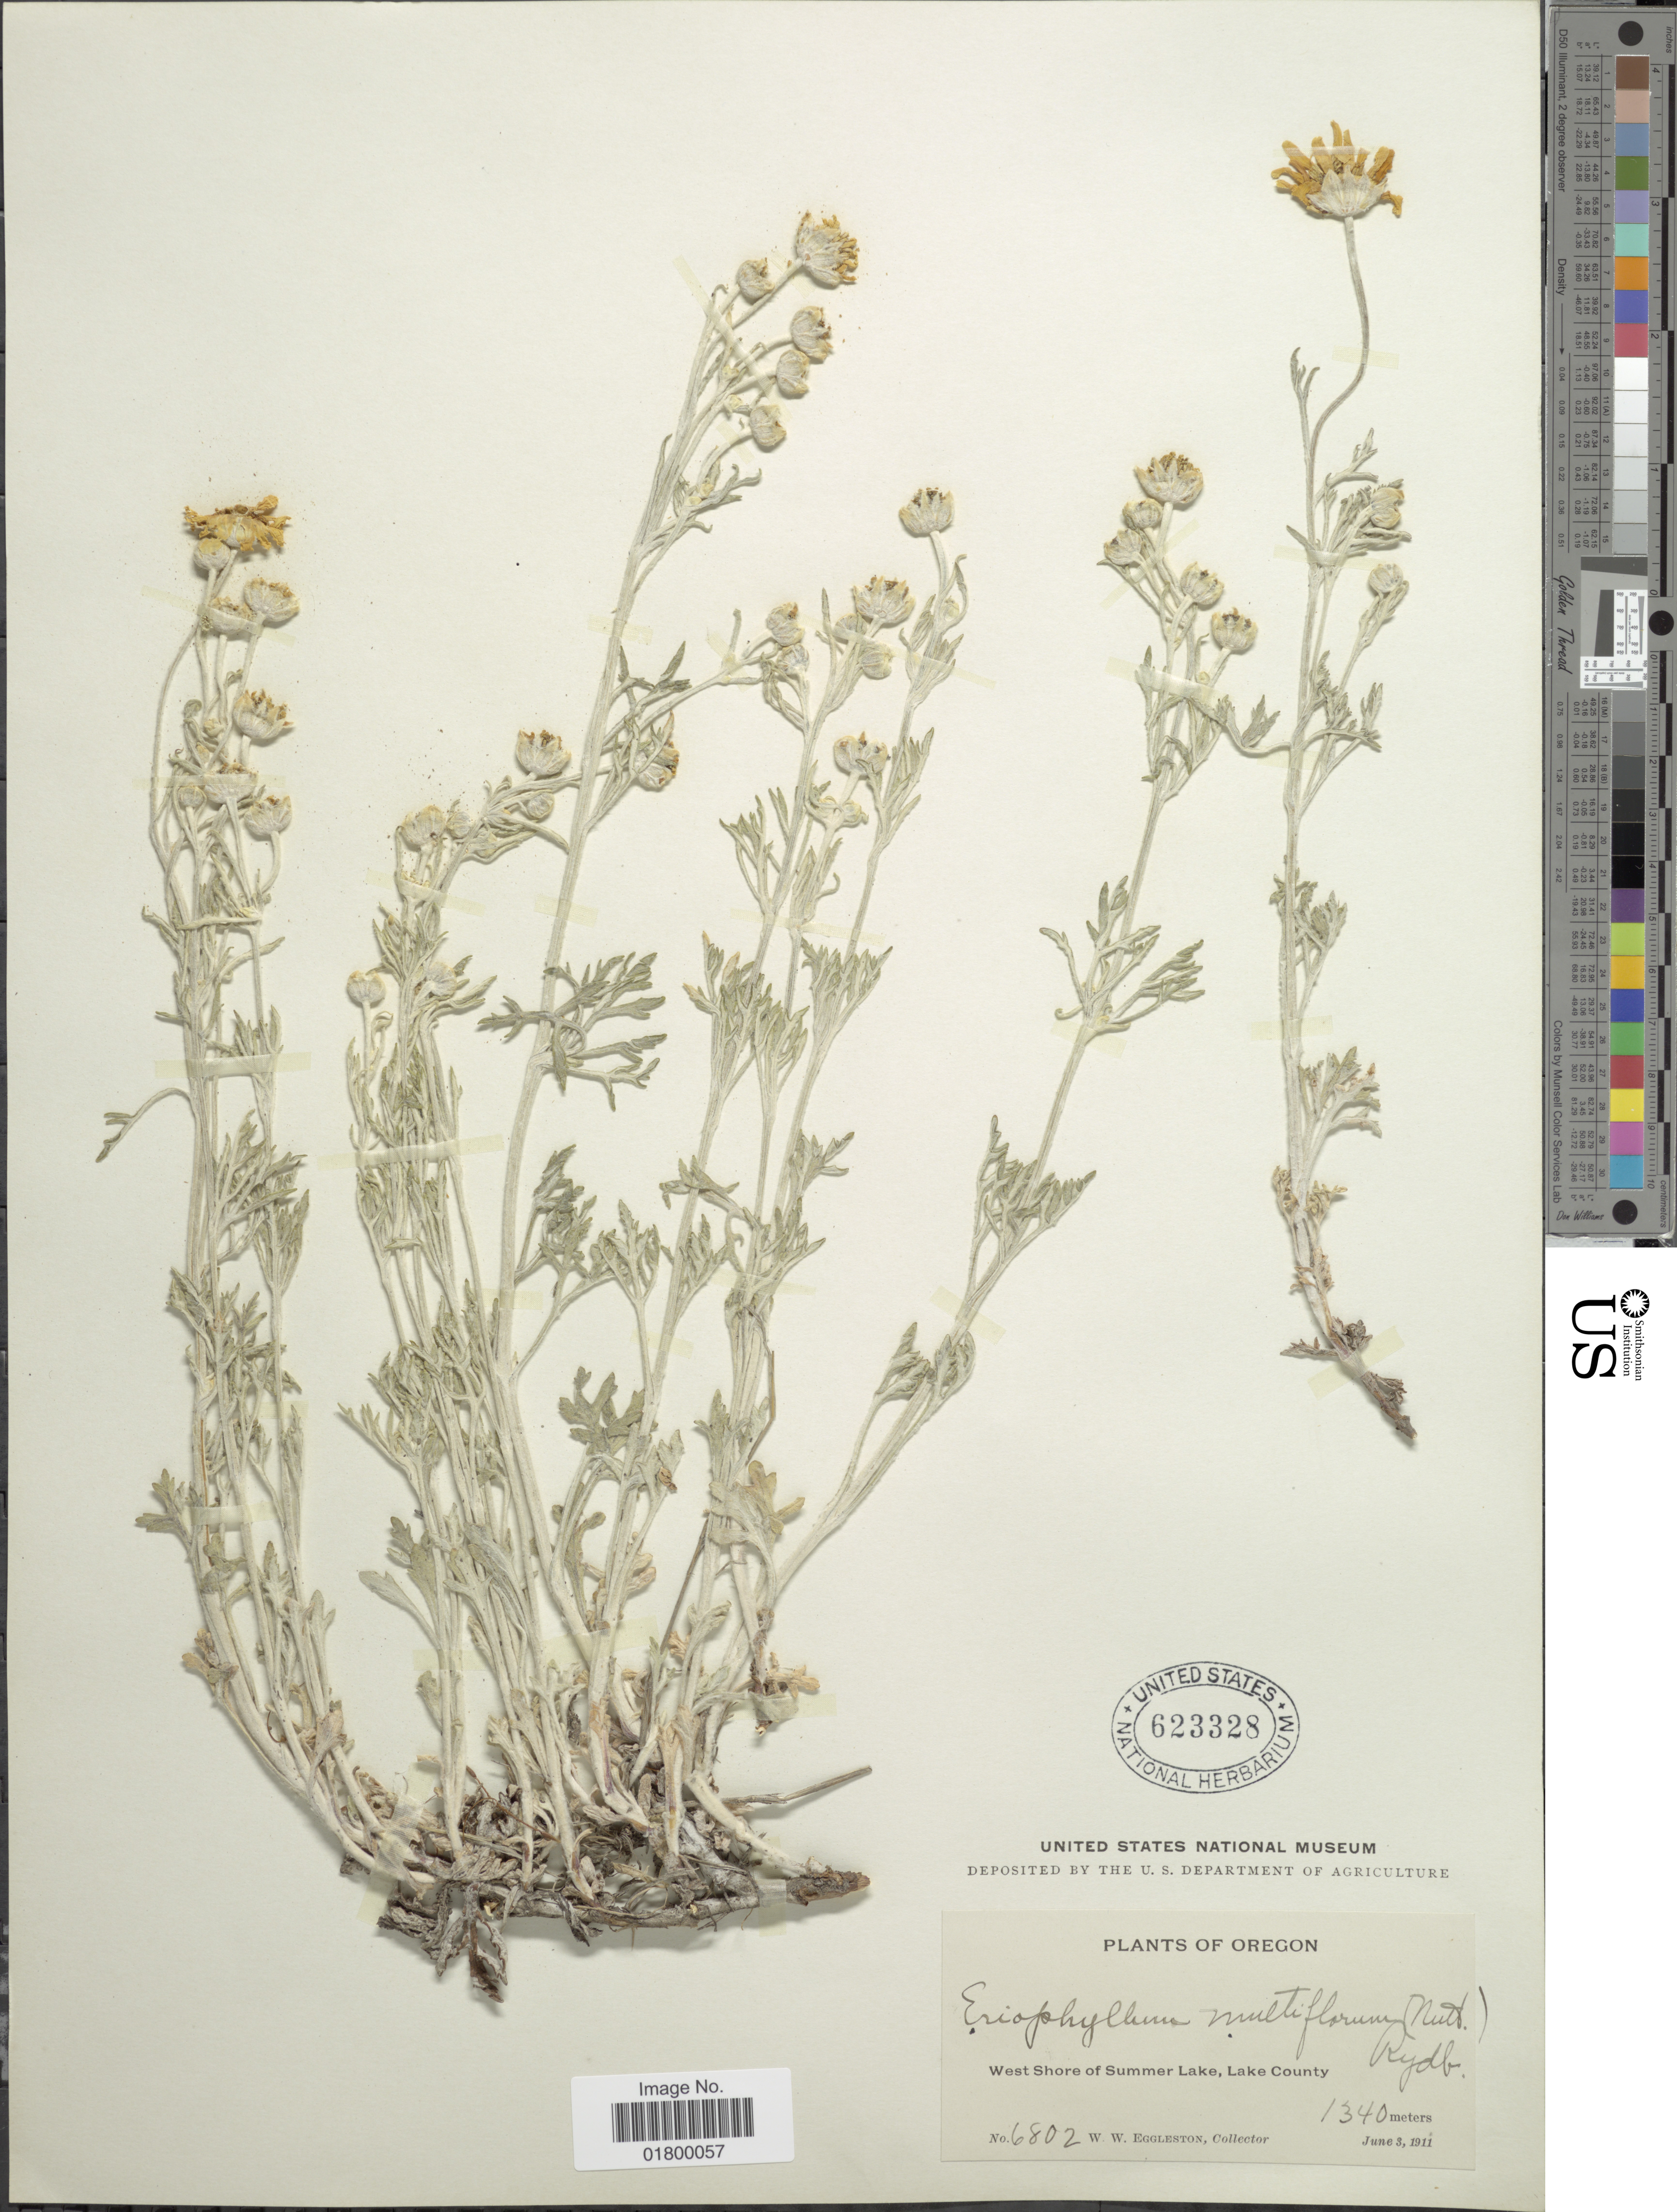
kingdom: Plantae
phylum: Tracheophyta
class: Magnoliopsida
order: Asterales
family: Asteraceae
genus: Eriophyllum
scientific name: Eriophyllum integrifolium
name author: (Hook.) Greene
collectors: W. W. Eggleston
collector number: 6802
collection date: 1911-06-03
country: United States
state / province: Oregon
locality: West Shire of Summer Lake, Lake County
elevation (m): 1340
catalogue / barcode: US 623328